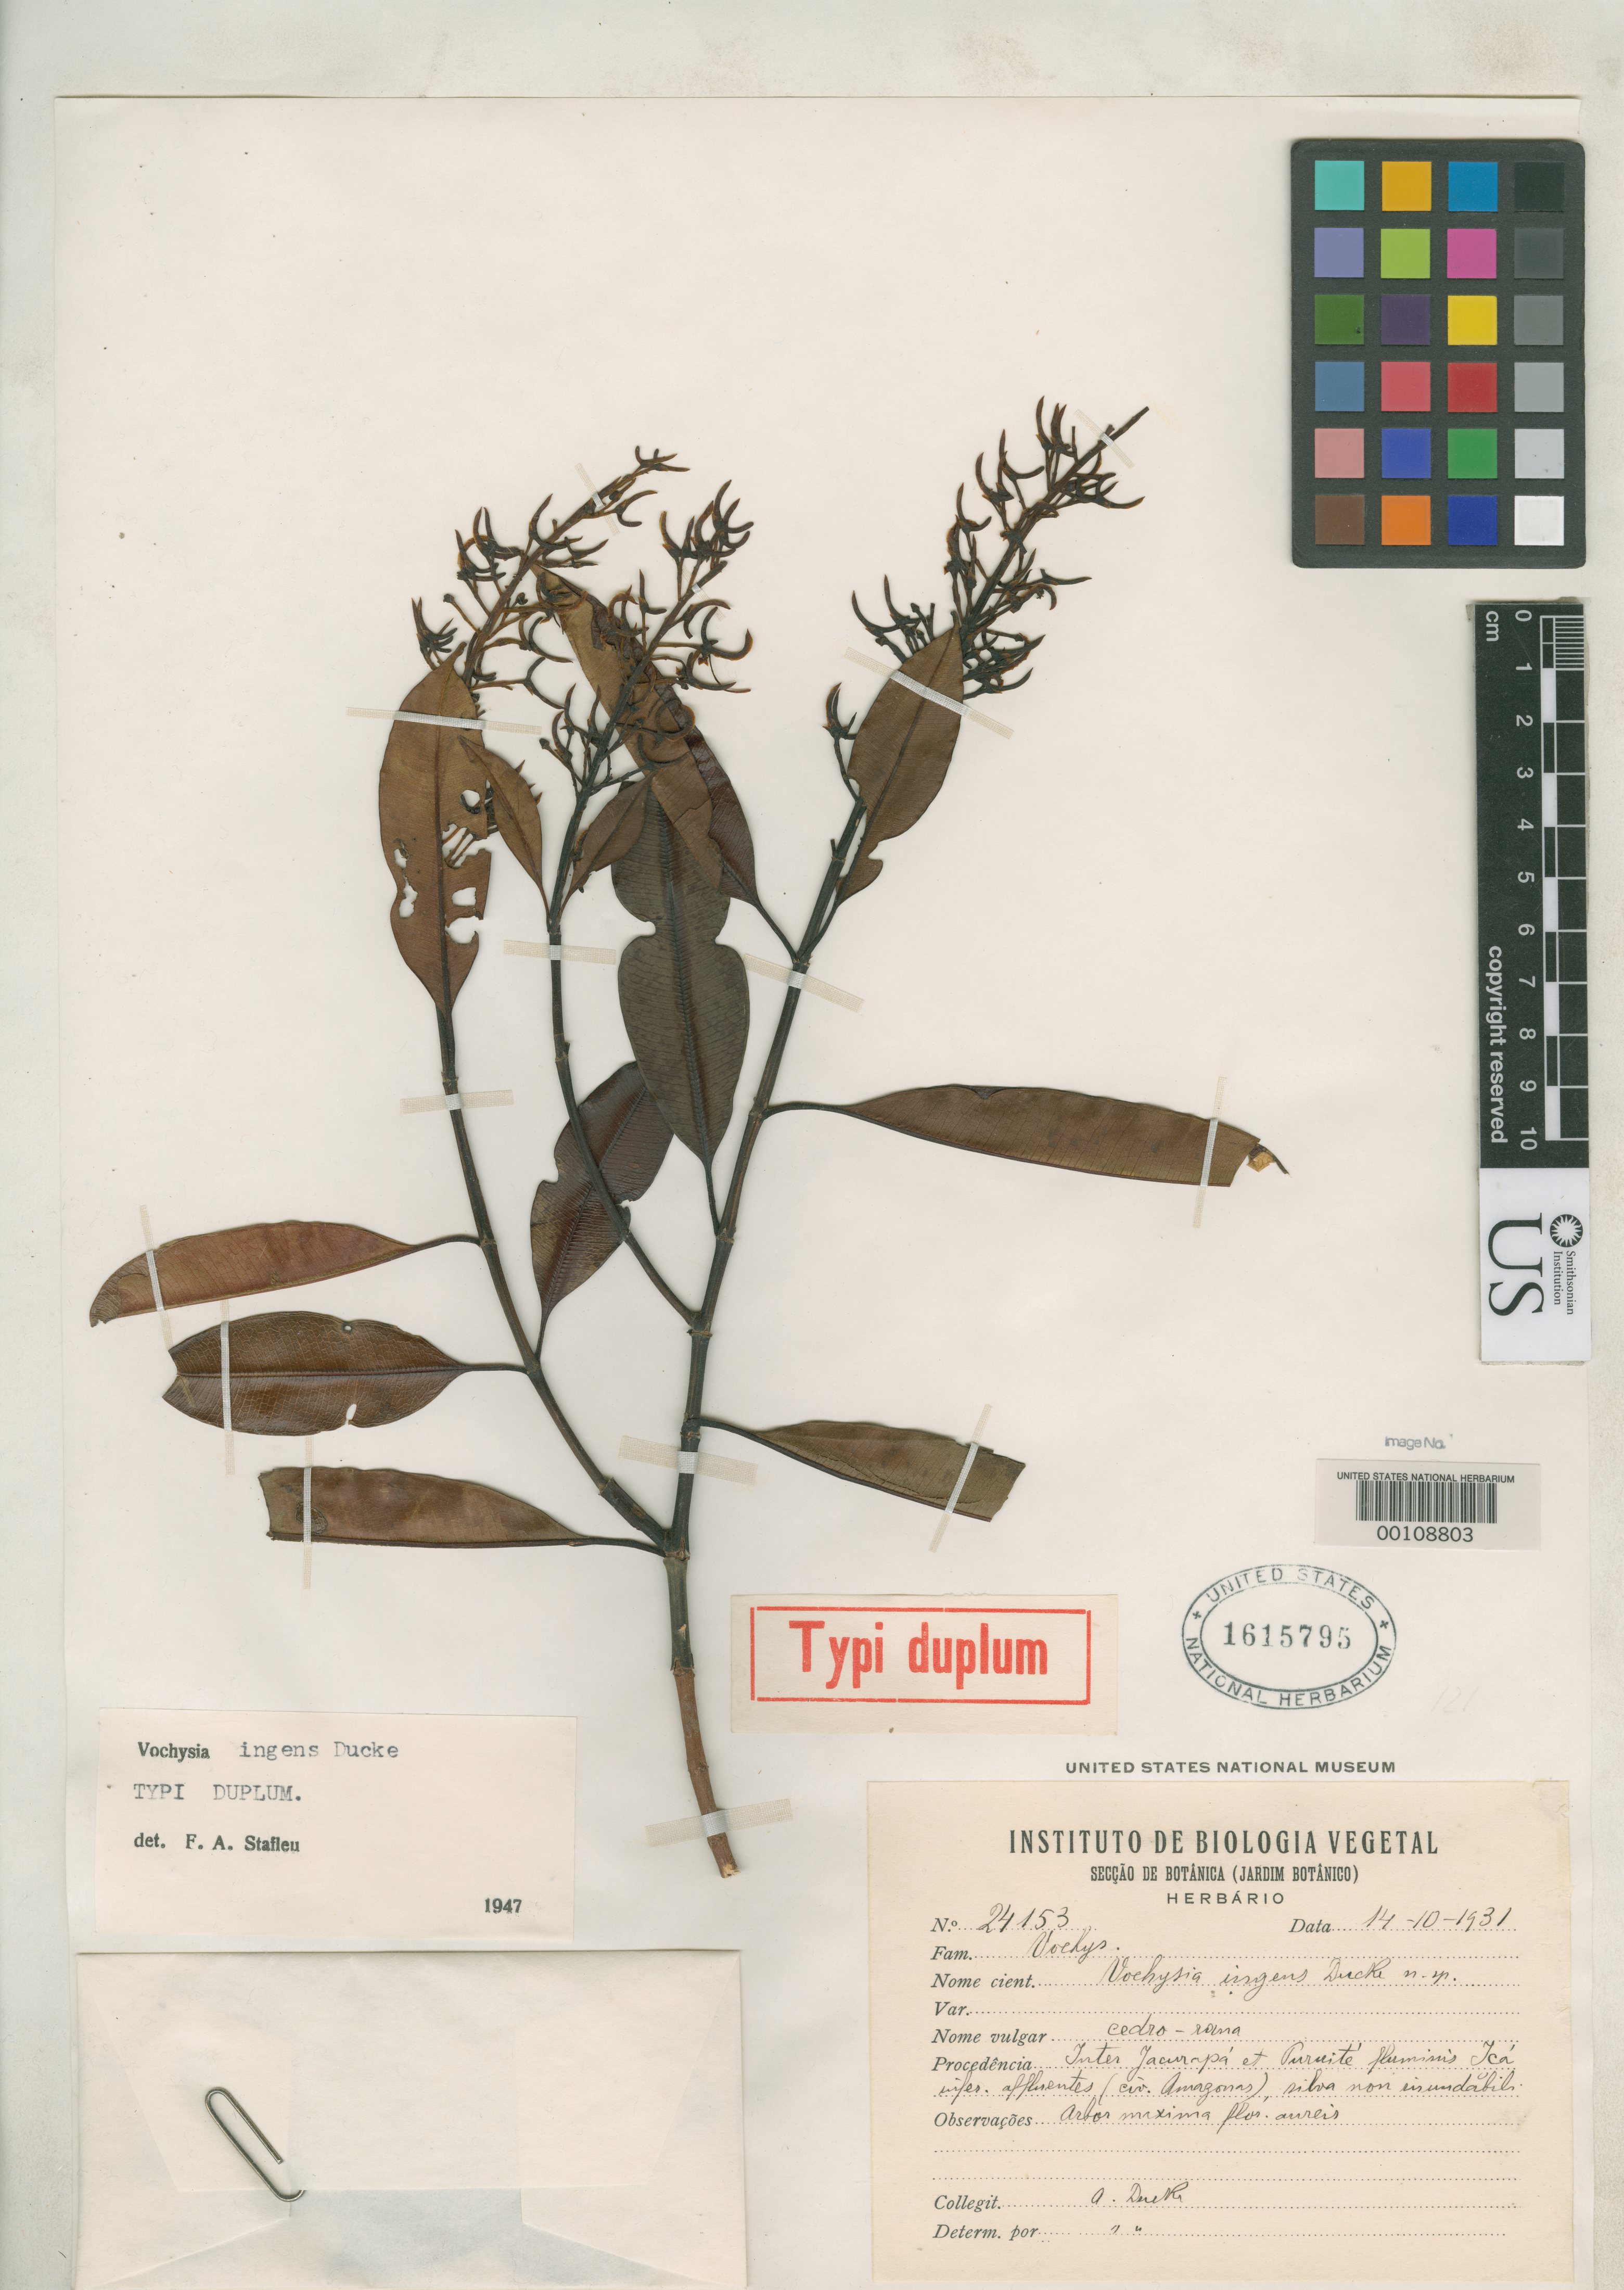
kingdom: Plantae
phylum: Tracheophyta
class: Magnoliopsida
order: Myrtales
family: Vochysiaceae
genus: Vochysia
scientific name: Vochysia ingens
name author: Ducke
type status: Isotype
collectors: A. Ducke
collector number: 24153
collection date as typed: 14 Oct 1939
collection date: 1939-10-14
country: Brazil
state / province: Amazonas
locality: Yacurapa and Puruite Ica River.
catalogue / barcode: US 1615795